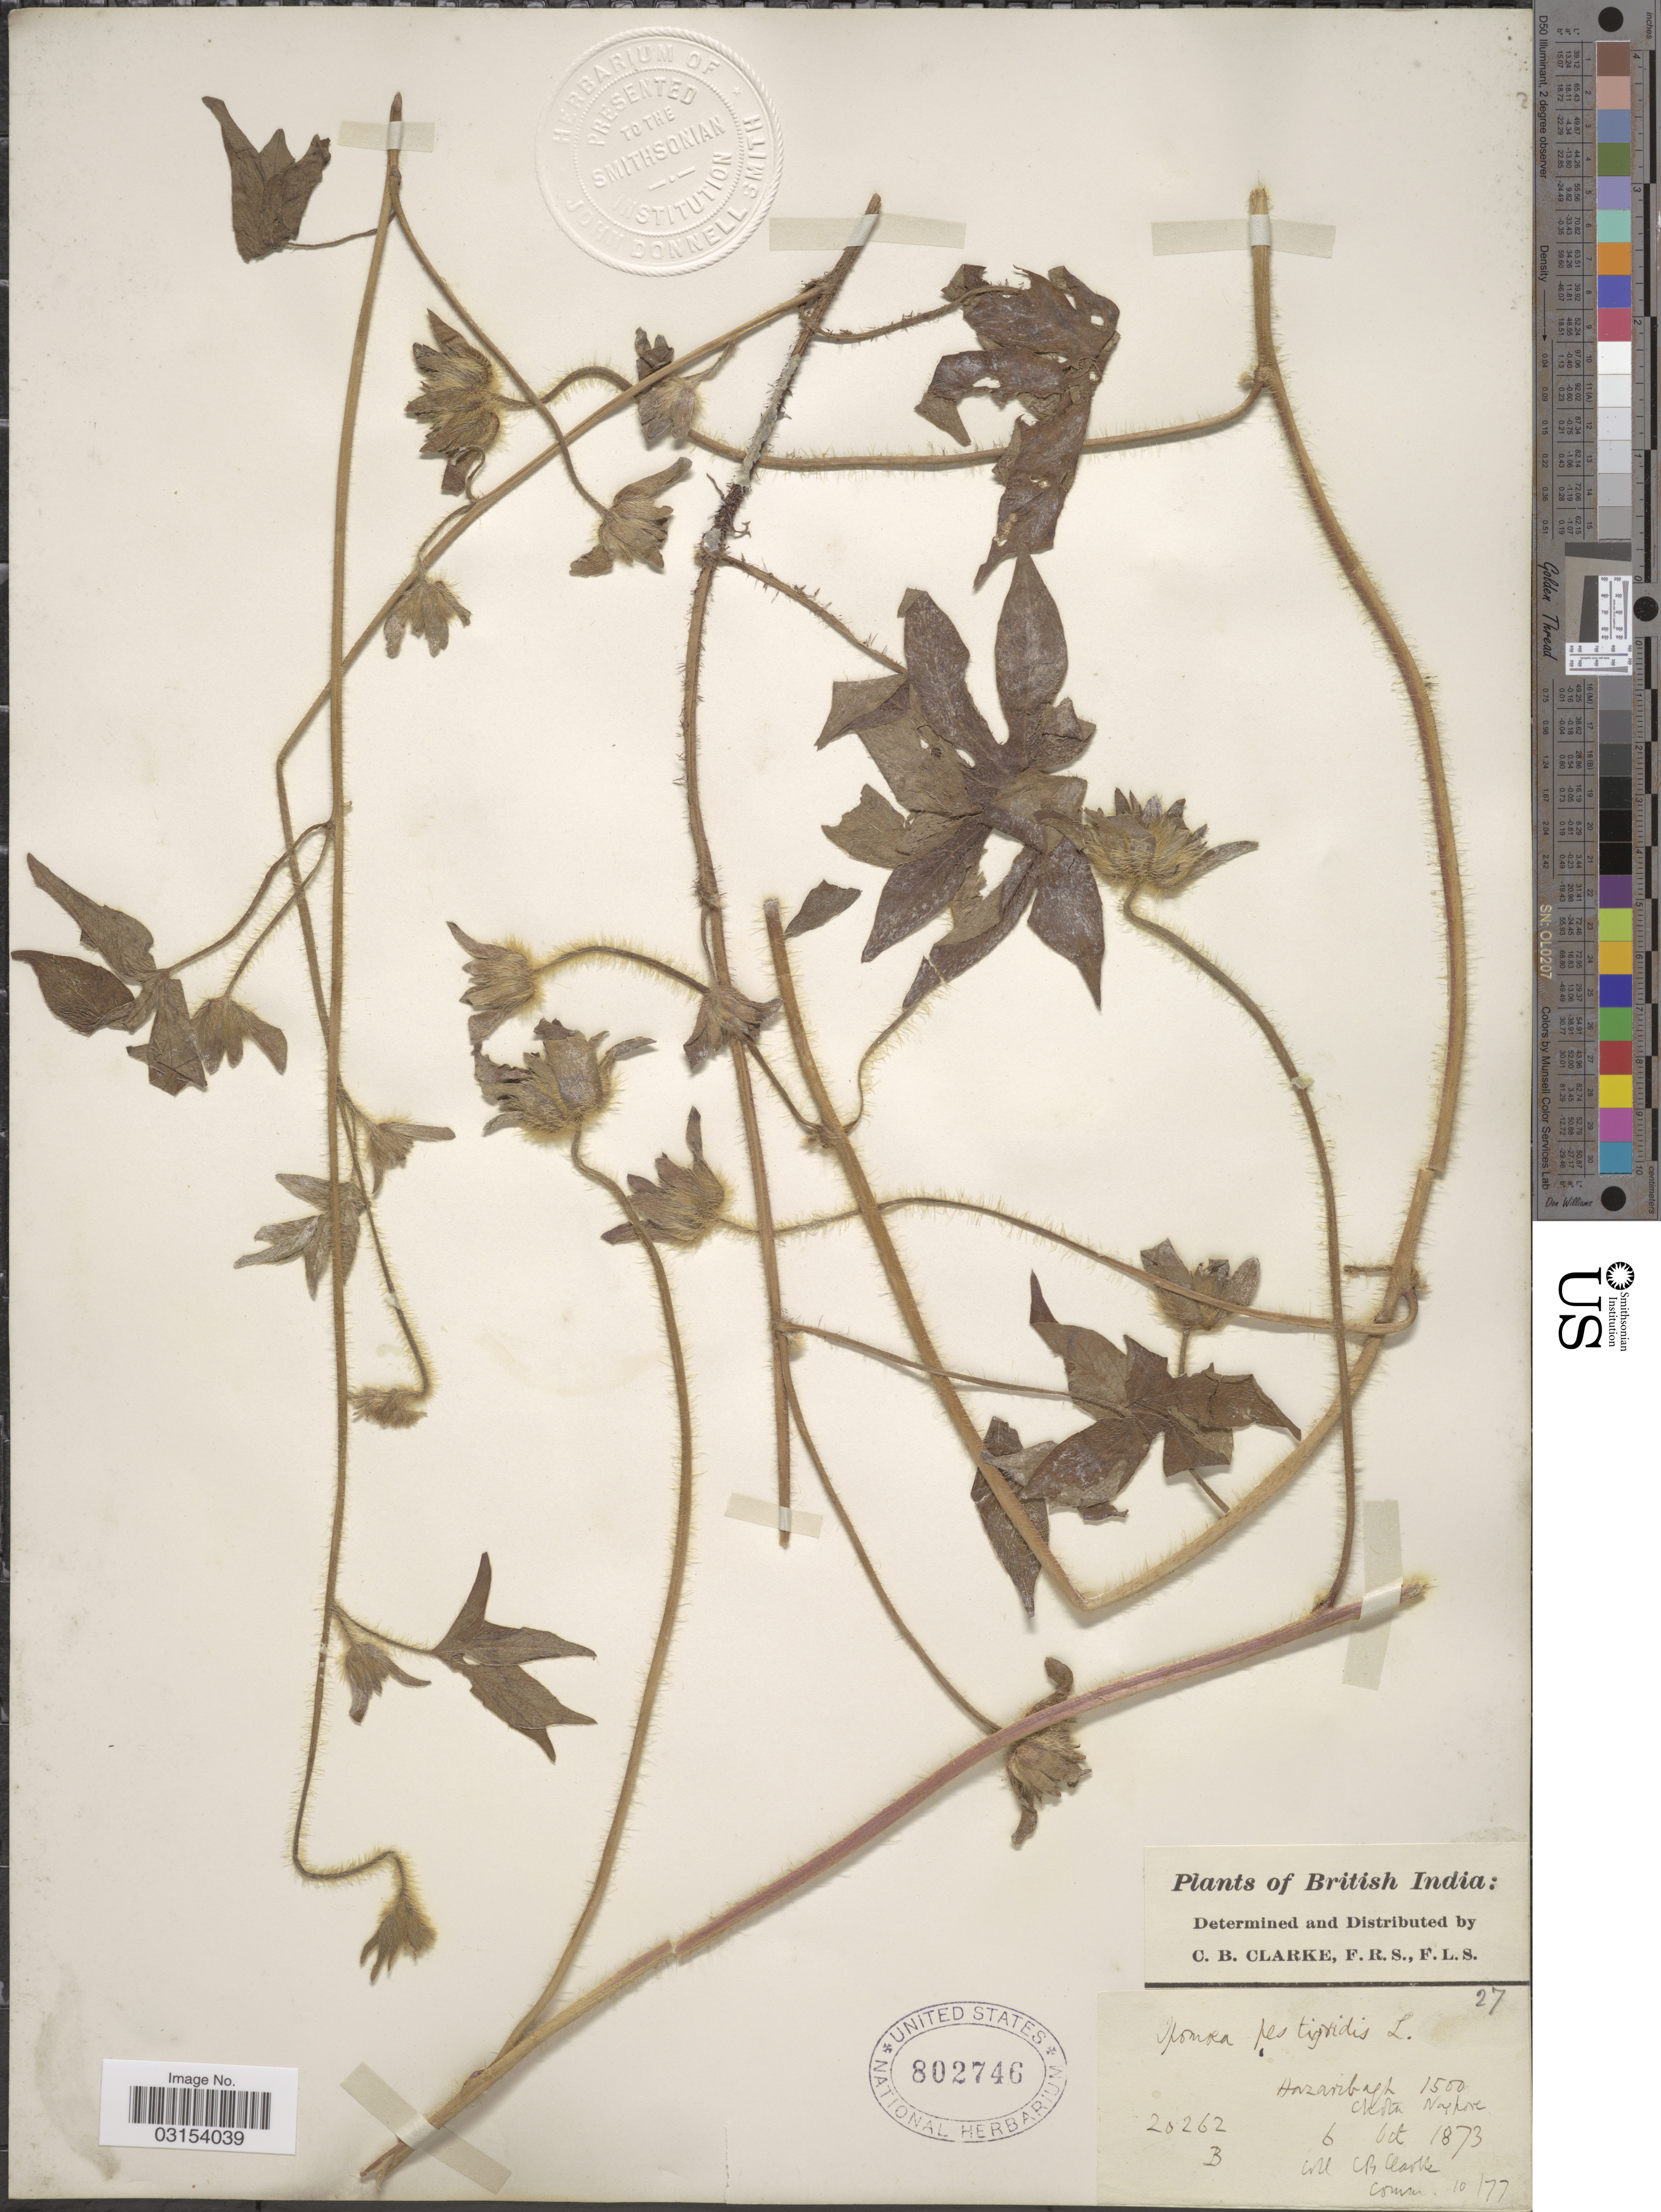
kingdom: Plantae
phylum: Tracheophyta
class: Magnoliopsida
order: Solanales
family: Convolvulaceae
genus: Ipomoea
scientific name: Ipomoea pes-tigridis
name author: L.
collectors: C. B. Clarke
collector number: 20262B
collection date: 1873-10-06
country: India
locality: British India. Hazaribagh Chota Naghoe.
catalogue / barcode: US 802746